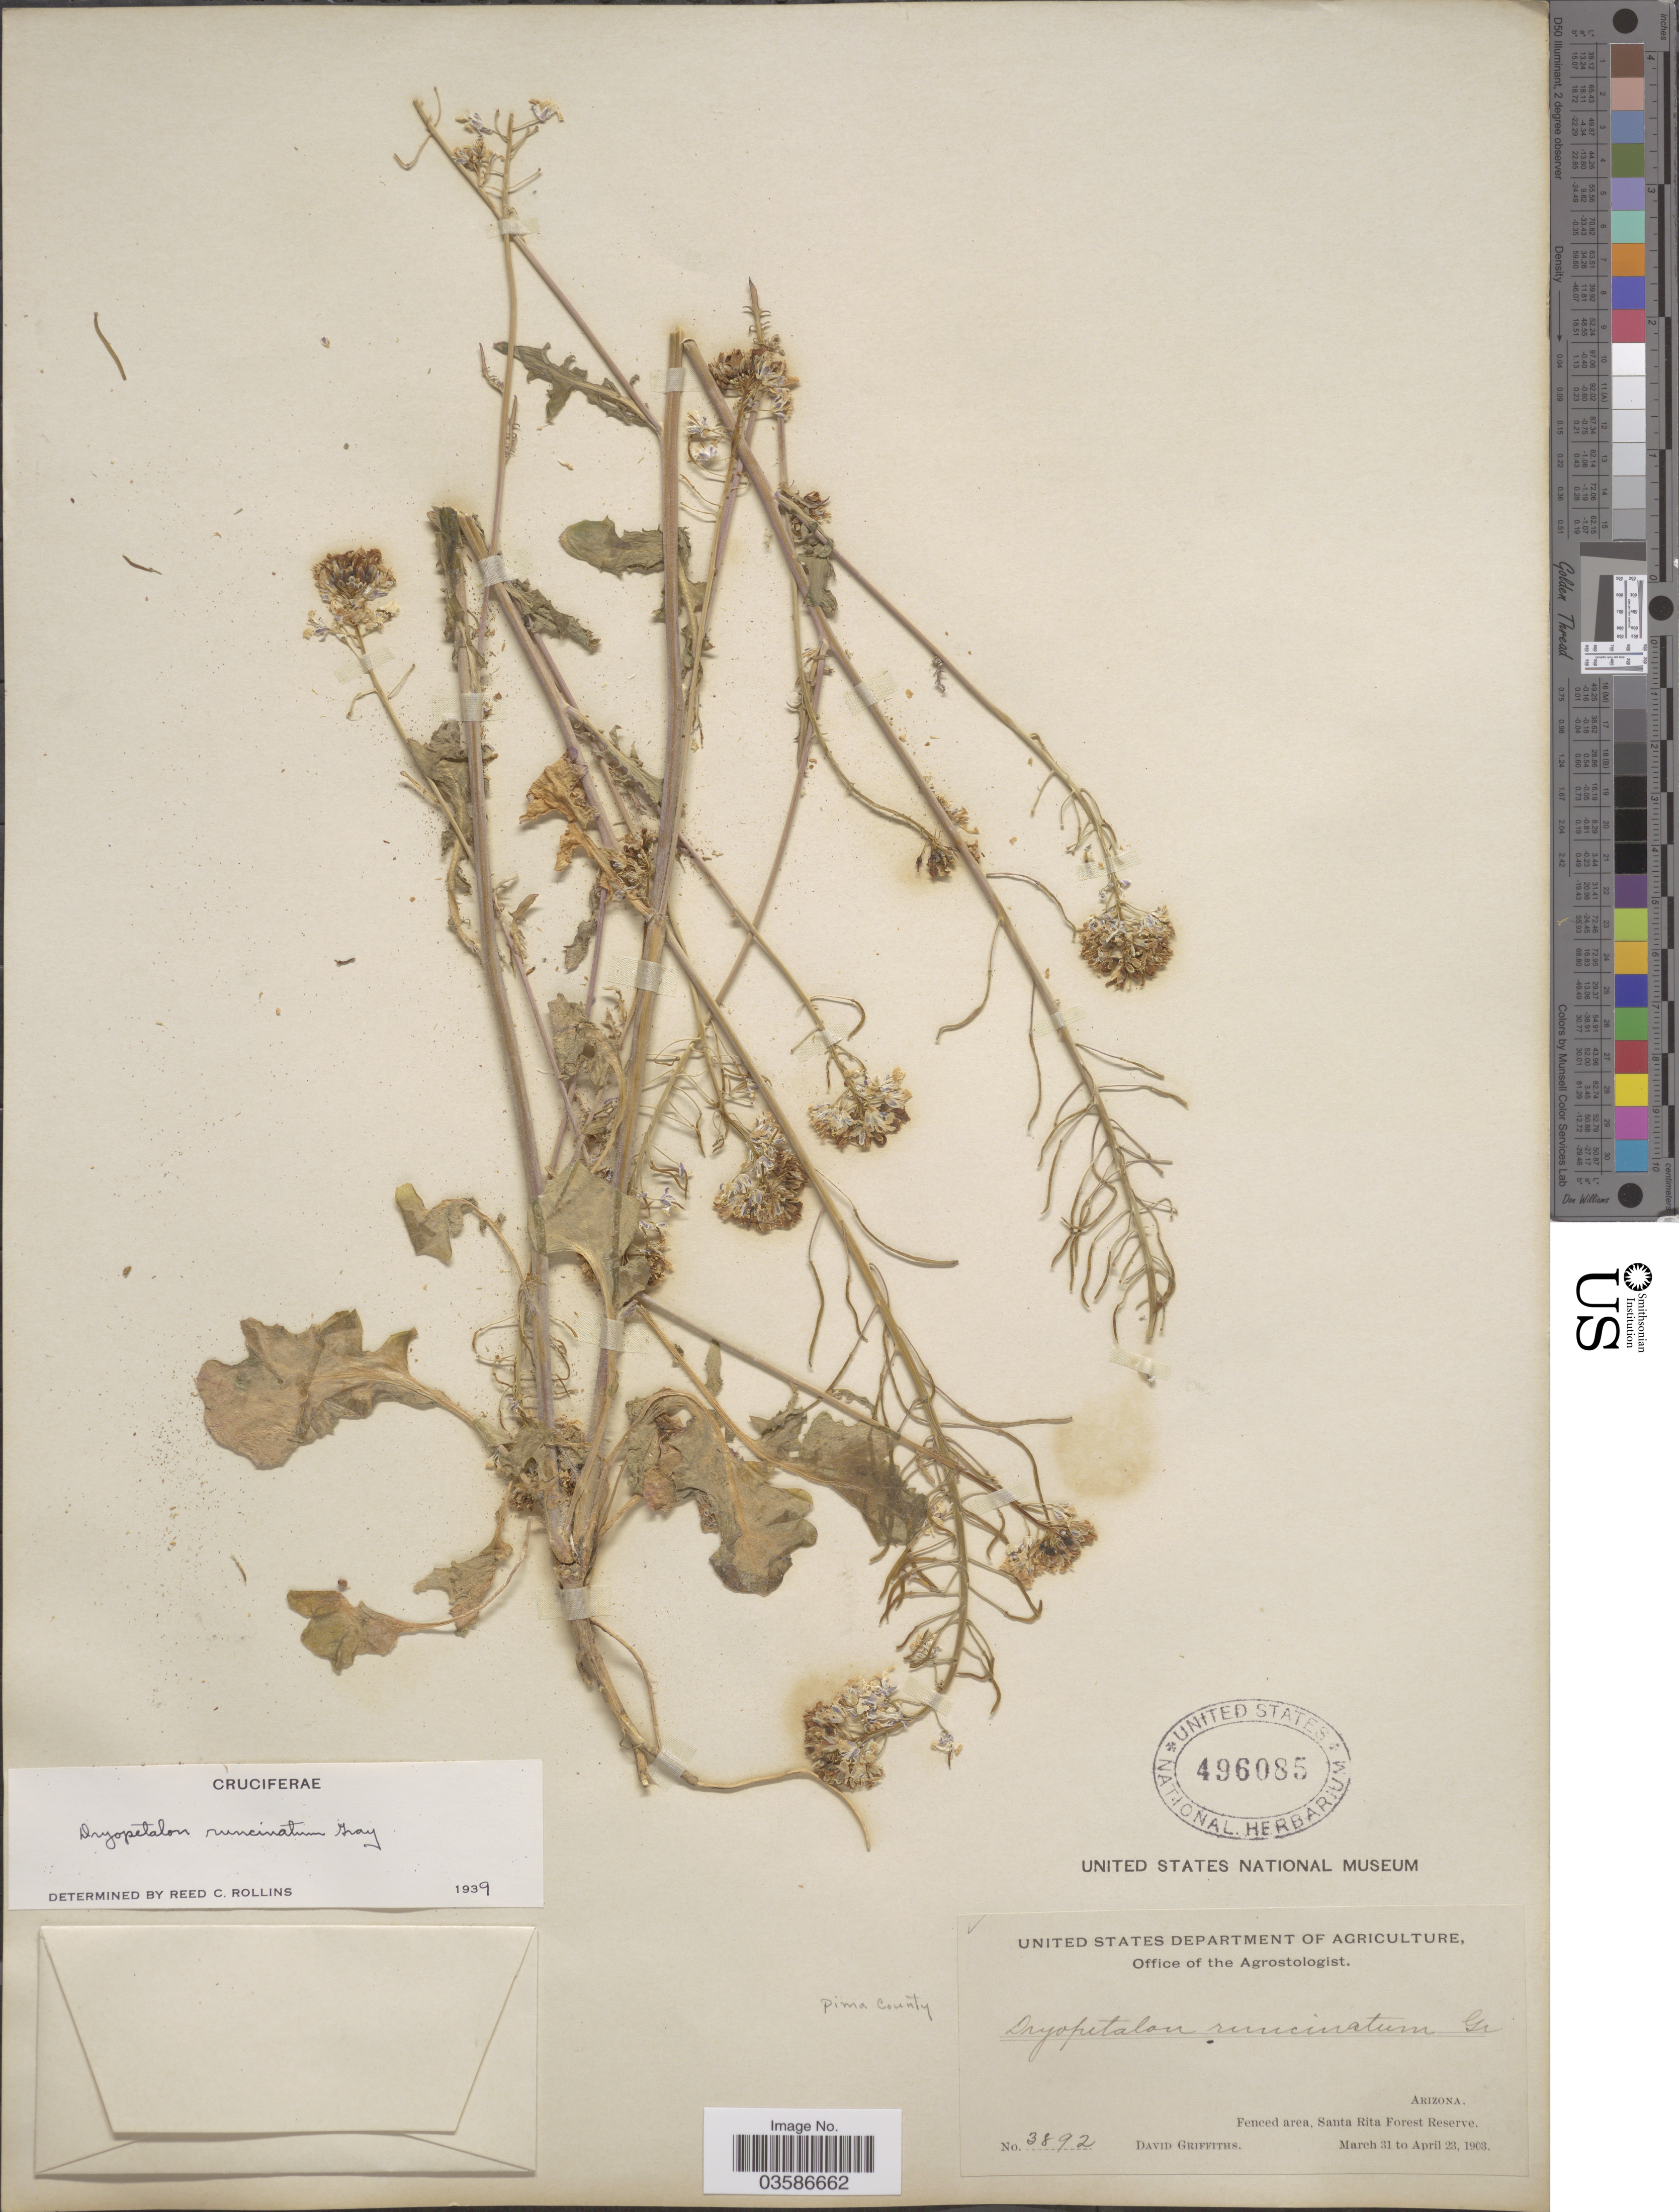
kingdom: Plantae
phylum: Tracheophyta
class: Magnoliopsida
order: Brassicales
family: Brassicaceae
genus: Dryopetalon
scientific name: Dryopetalon runcinatum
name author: A. Gray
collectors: D. Griffiths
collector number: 3892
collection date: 1903-03-31/1903-04-23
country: United States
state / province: Arizona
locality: Fenced area, Santa Rita Forest Reserve. Pima County.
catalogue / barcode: US 496085